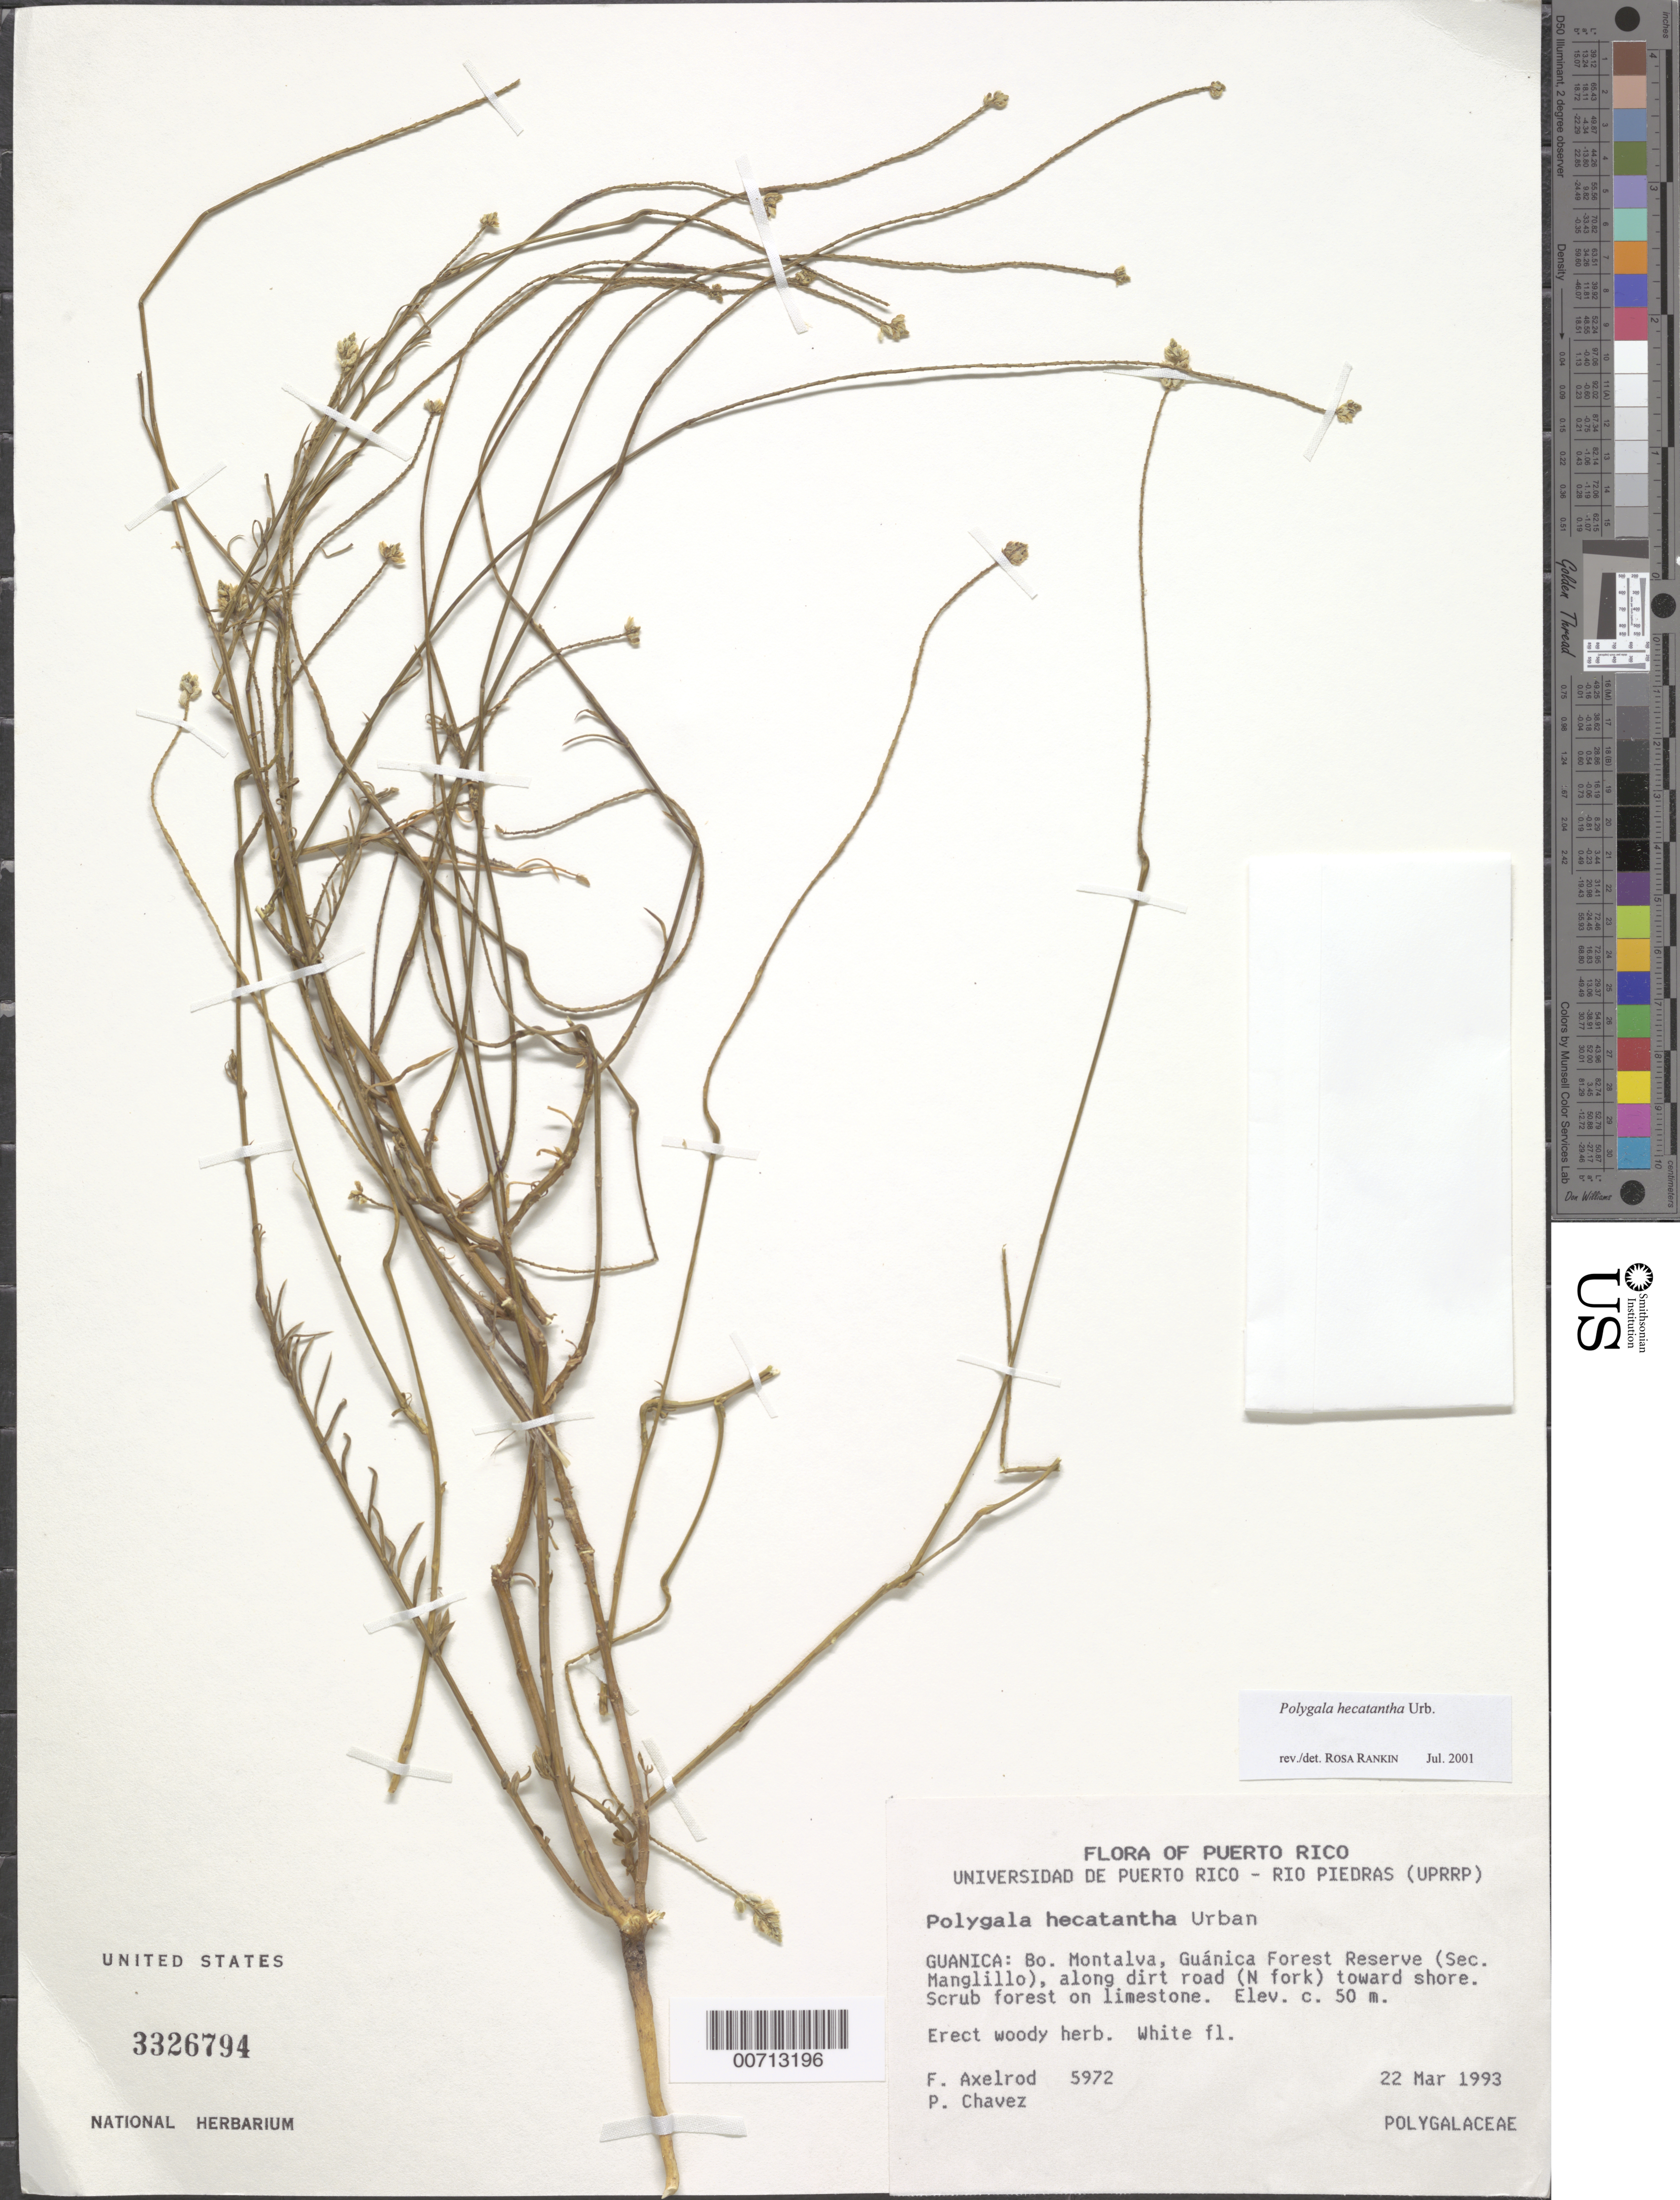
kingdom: Plantae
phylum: Tracheophyta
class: Magnoliopsida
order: Fabales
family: Polygalaceae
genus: Polygala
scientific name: Polygala hecatantha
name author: Urb.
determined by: Rankin Rodriguez, Rosa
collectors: F. S. Axelrod & P. Chavez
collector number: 5972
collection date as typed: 22 Mar 1993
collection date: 1993-03-22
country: Puerto Rico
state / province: Guanica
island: Greater Antilles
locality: Bo. Montalva, Guanica Forest Reserve (Sec. Manglillo), along dirt road (N fork) toward shore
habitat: Scrub forest on limestone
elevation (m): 50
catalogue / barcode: US 3326794